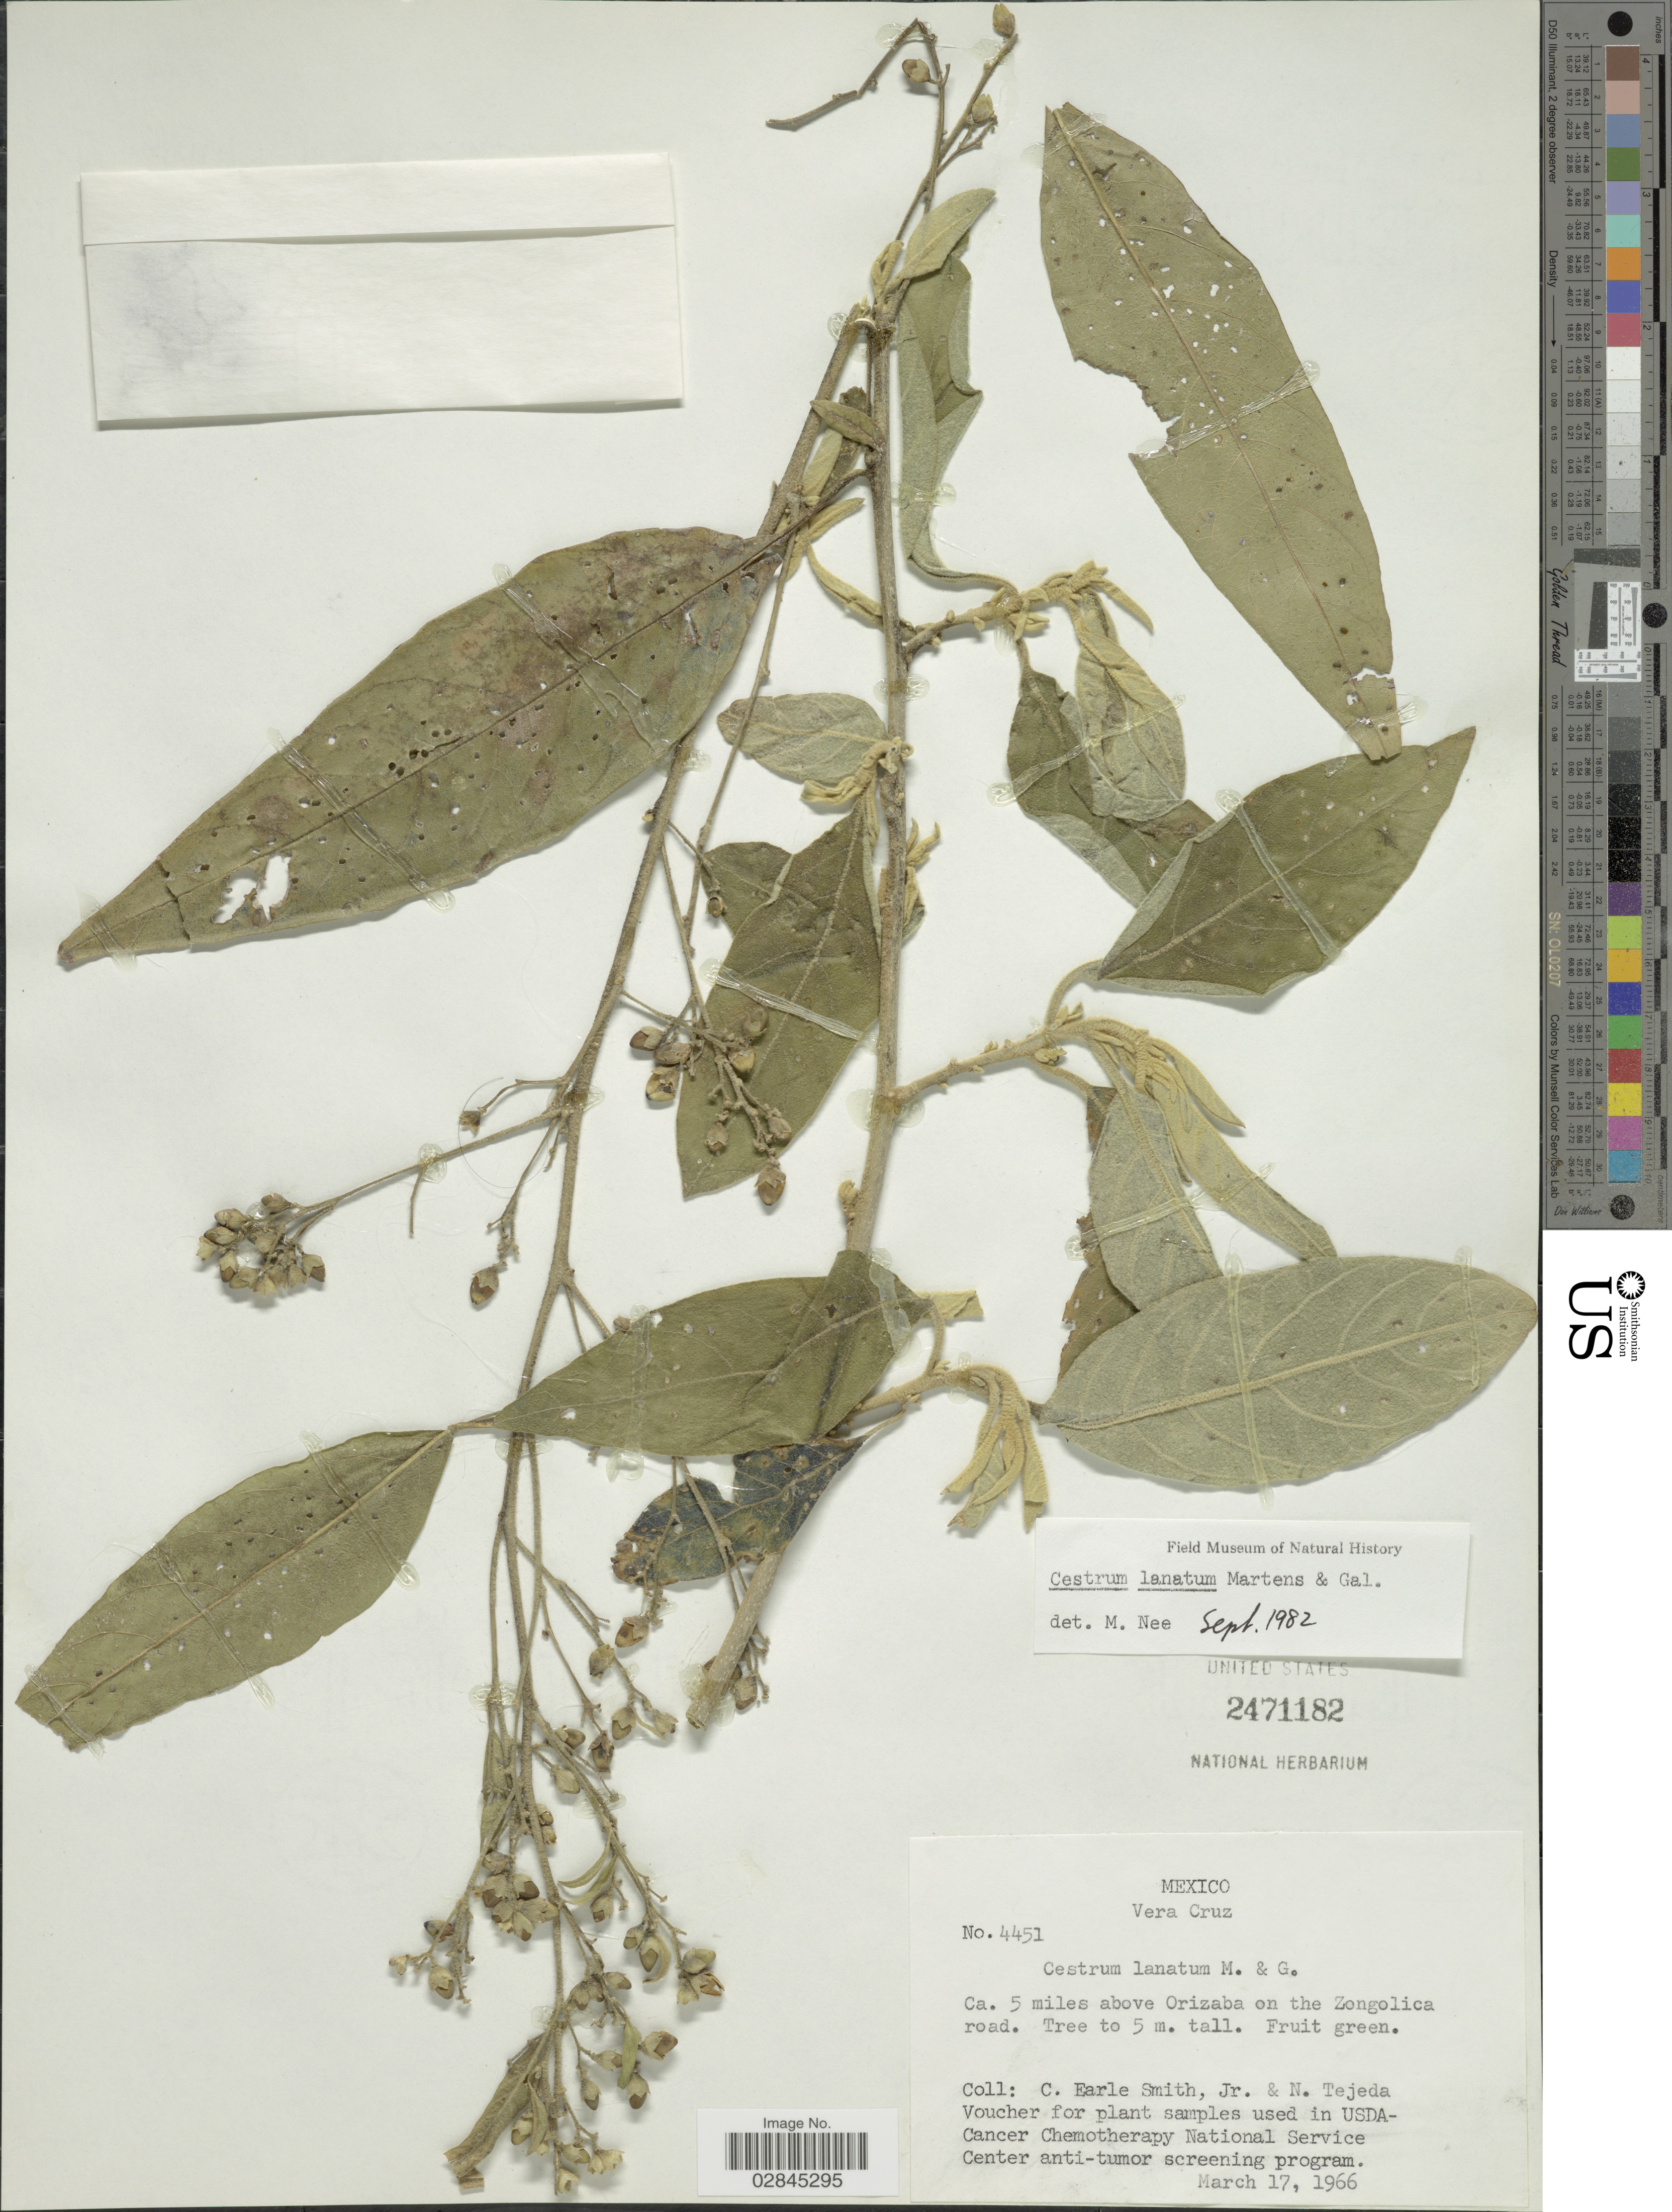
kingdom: Plantae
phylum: Tracheophyta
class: Magnoliopsida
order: Solanales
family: Solanaceae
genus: Cestrum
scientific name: Cestrum tomentosum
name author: L. f.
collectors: C. E. Smith Jr. & N. Tejeda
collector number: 4451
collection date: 1966-03-17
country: Mexico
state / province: Veracruz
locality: Vera Cruz. Ca. 5 miles above Orizaba on the Zongolica road.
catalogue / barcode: US 2471182